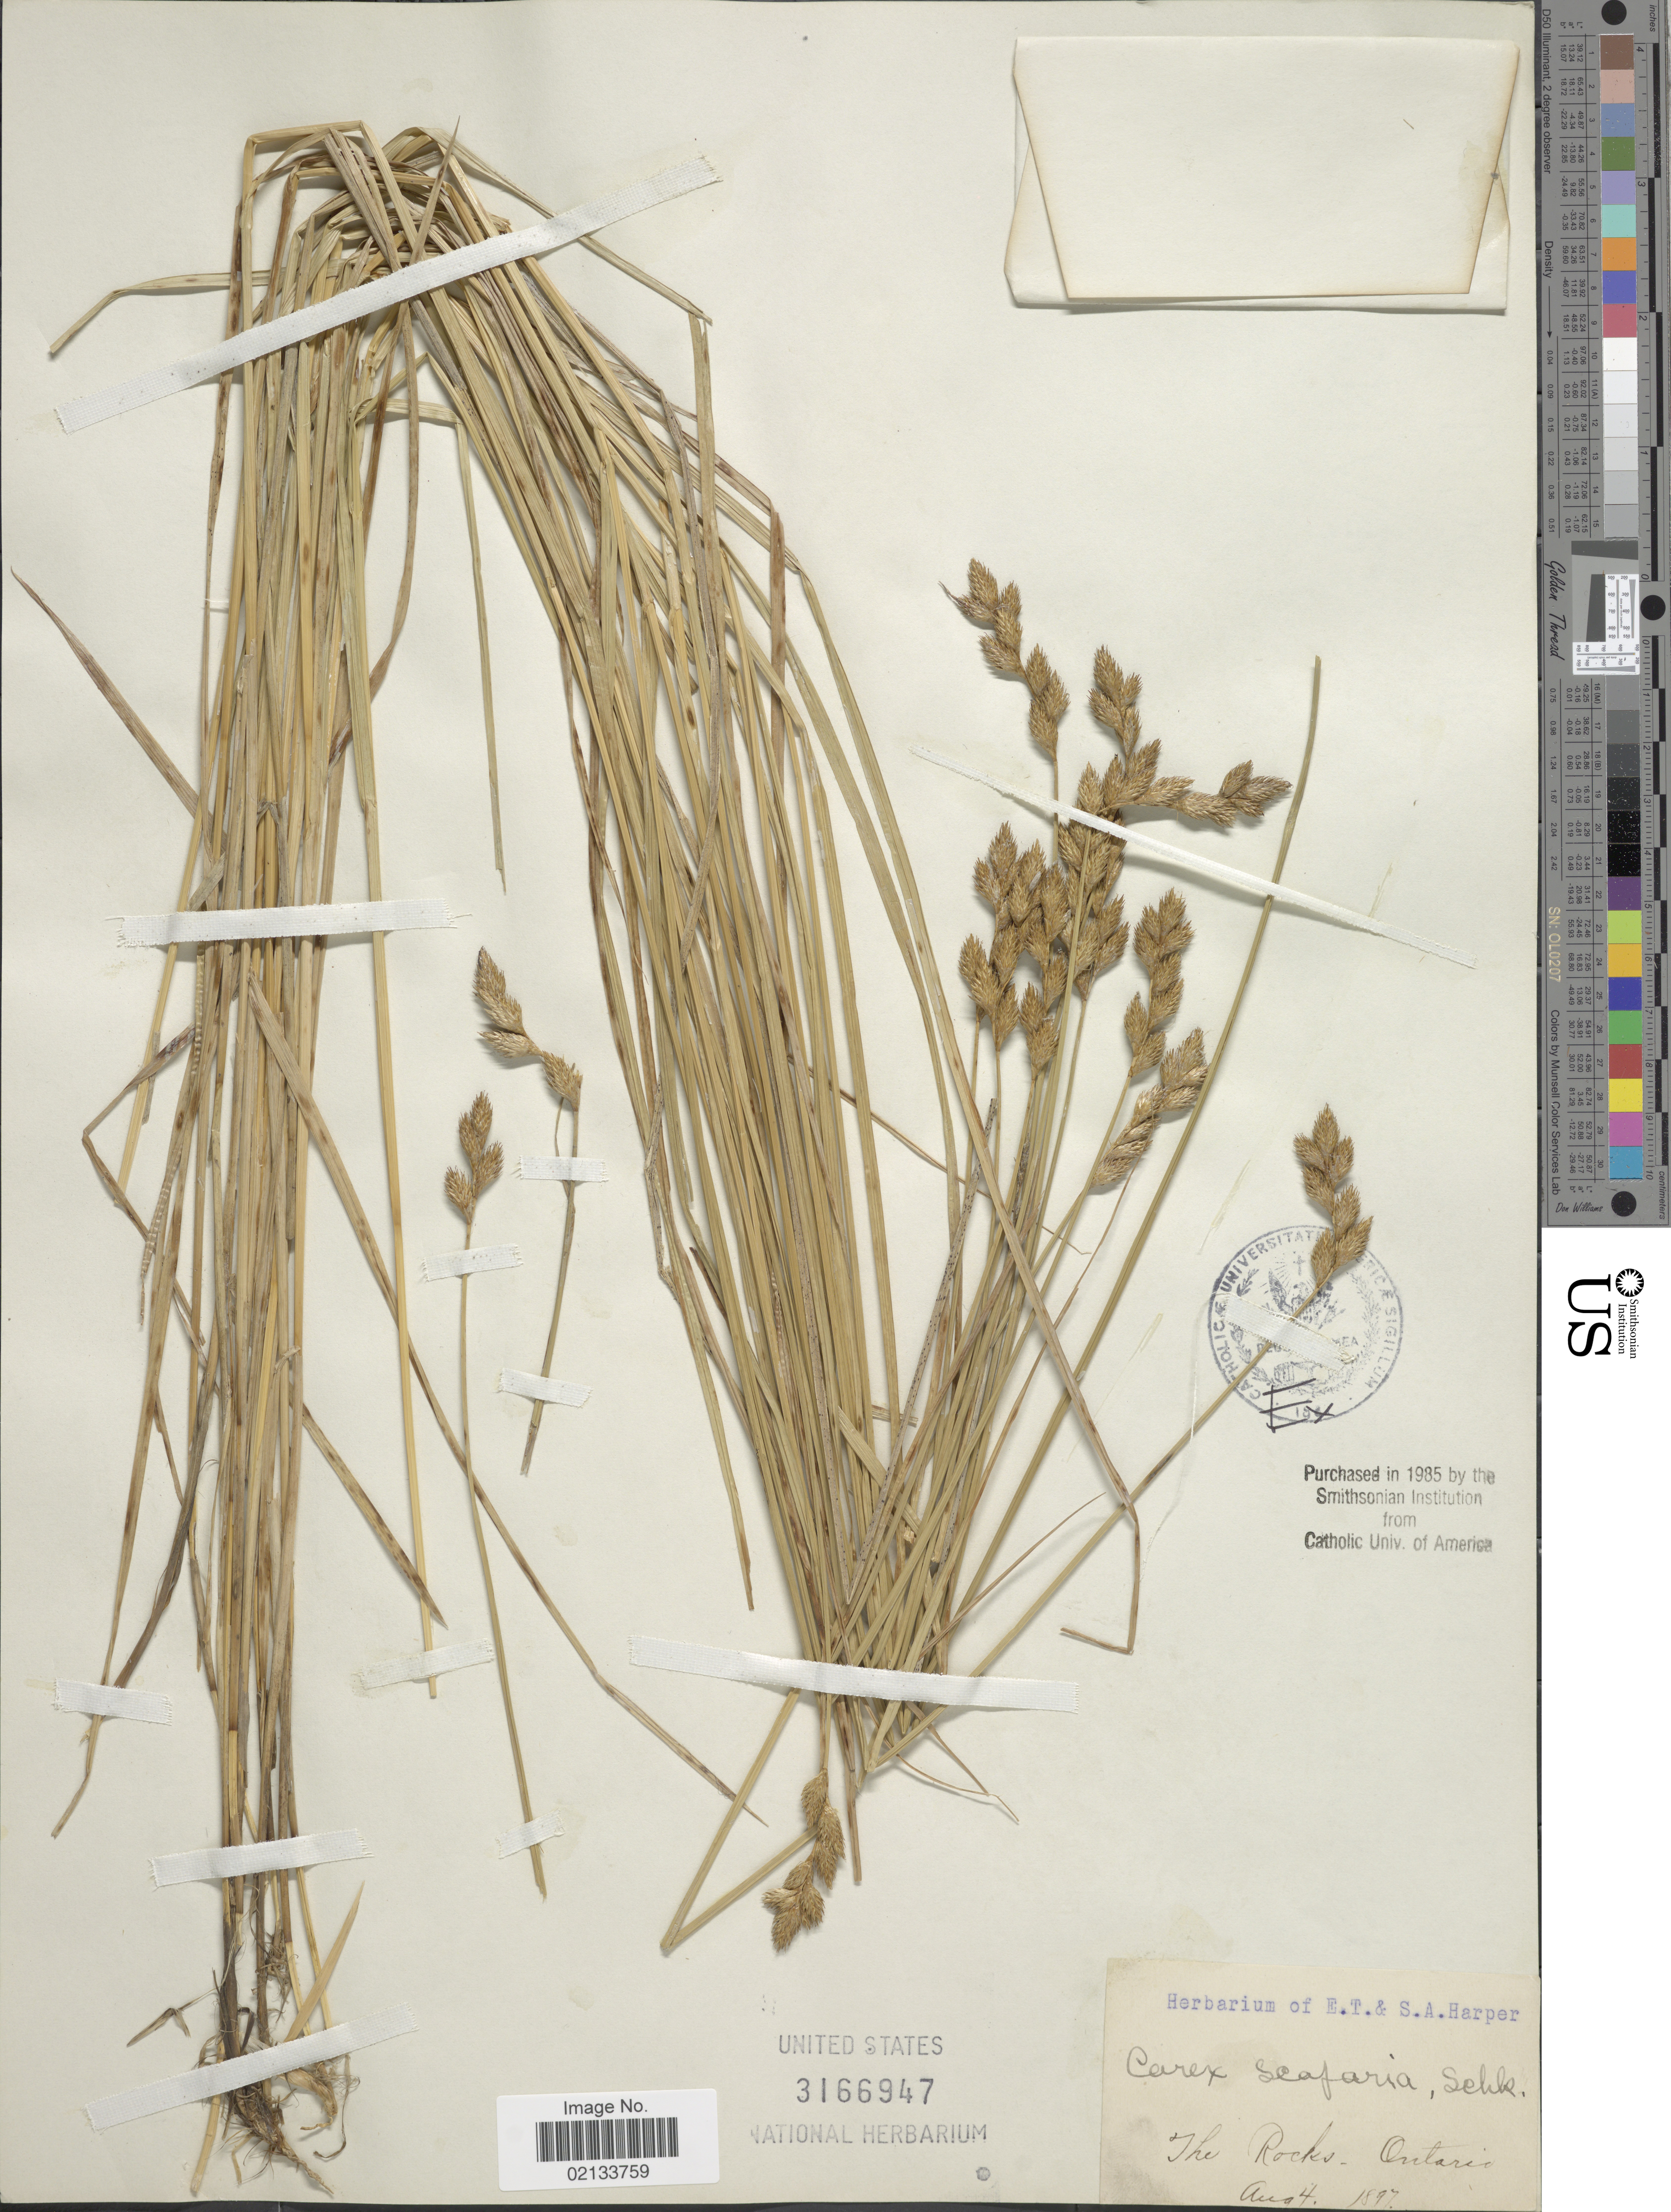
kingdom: Plantae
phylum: Tracheophyta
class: Liliopsida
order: Poales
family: Cyperaceae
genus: Carex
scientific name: Carex scoparia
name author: Schkuhr ex Willd.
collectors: ex herb. E. T. & S. A. Harper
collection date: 1897-08-04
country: Canada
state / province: Ontario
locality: The Rocks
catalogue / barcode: US 3166947